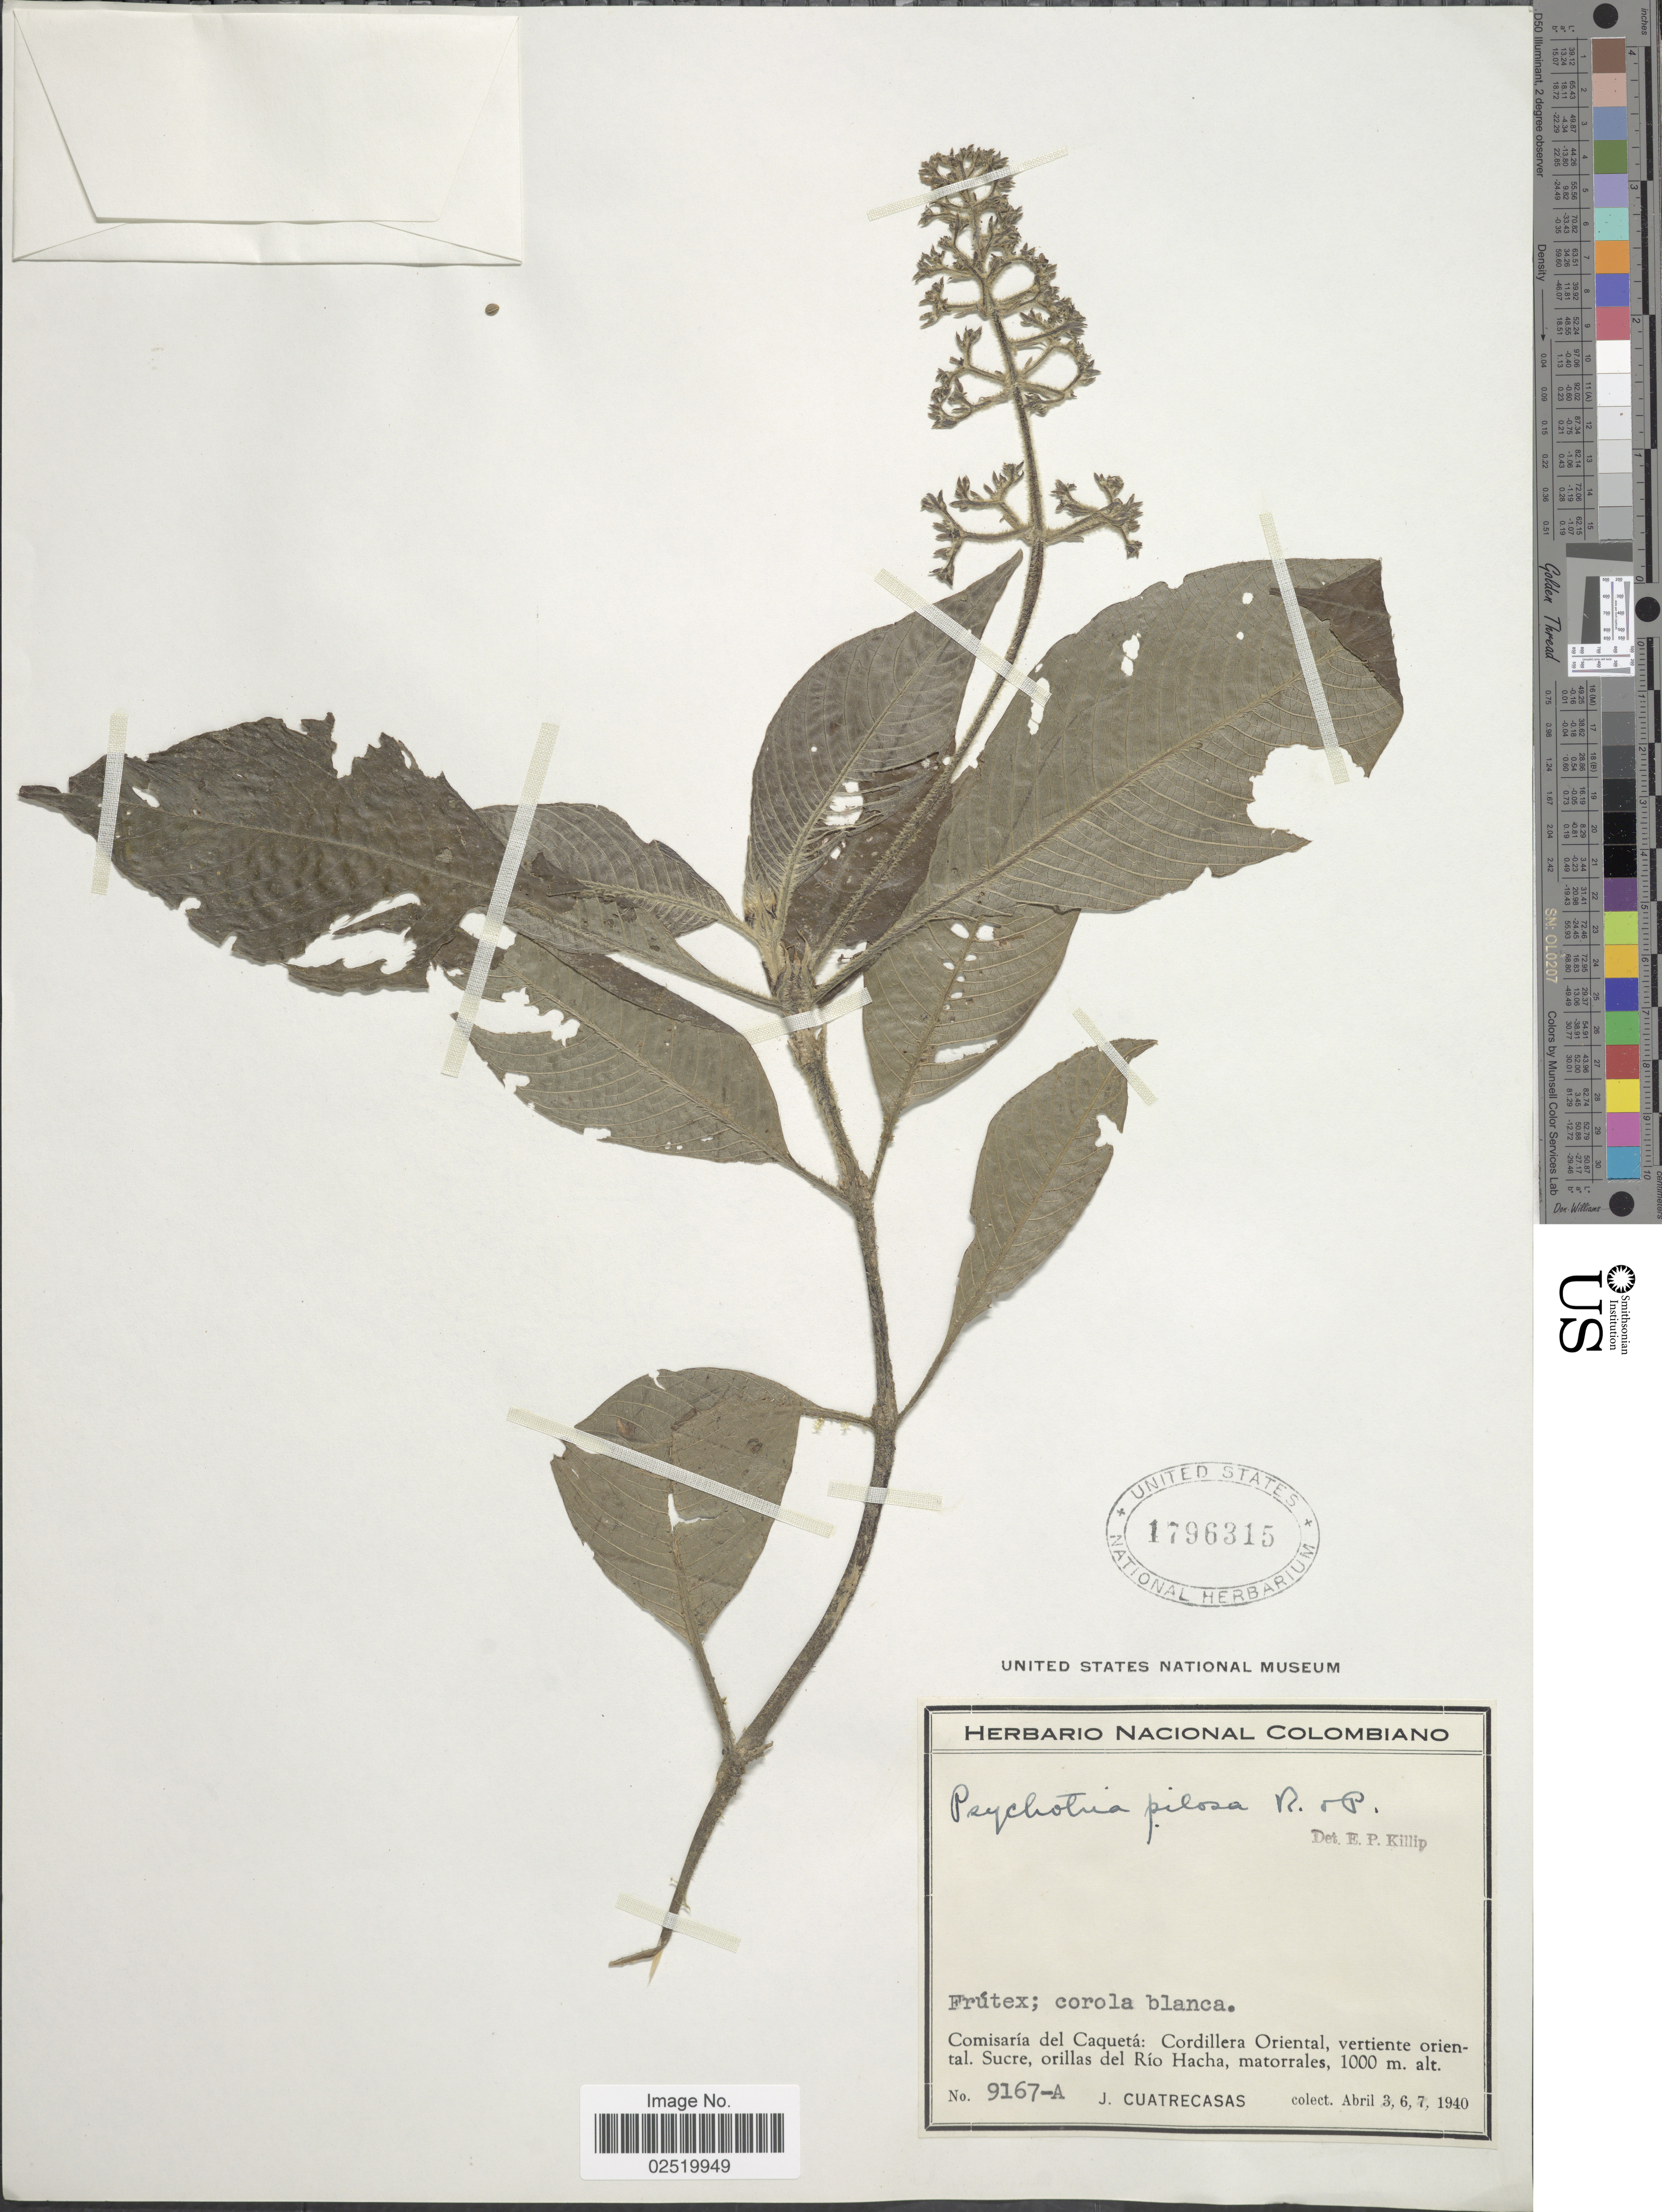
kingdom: Plantae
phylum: Tracheophyta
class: Magnoliopsida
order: Gentianales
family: Rubiaceae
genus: Psychotria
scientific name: Psychotria pilosa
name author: Ruiz & Pav.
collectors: J. Cuatrecasas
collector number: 9167-A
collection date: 1940-04-03/1940-04-07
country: Colombia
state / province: Caquetá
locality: Comisaria del Caqueta: Cordillera Oriental, vertiente oriental, Sucre, orillas del Rio Hacha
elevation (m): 1000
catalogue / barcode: US 1796315